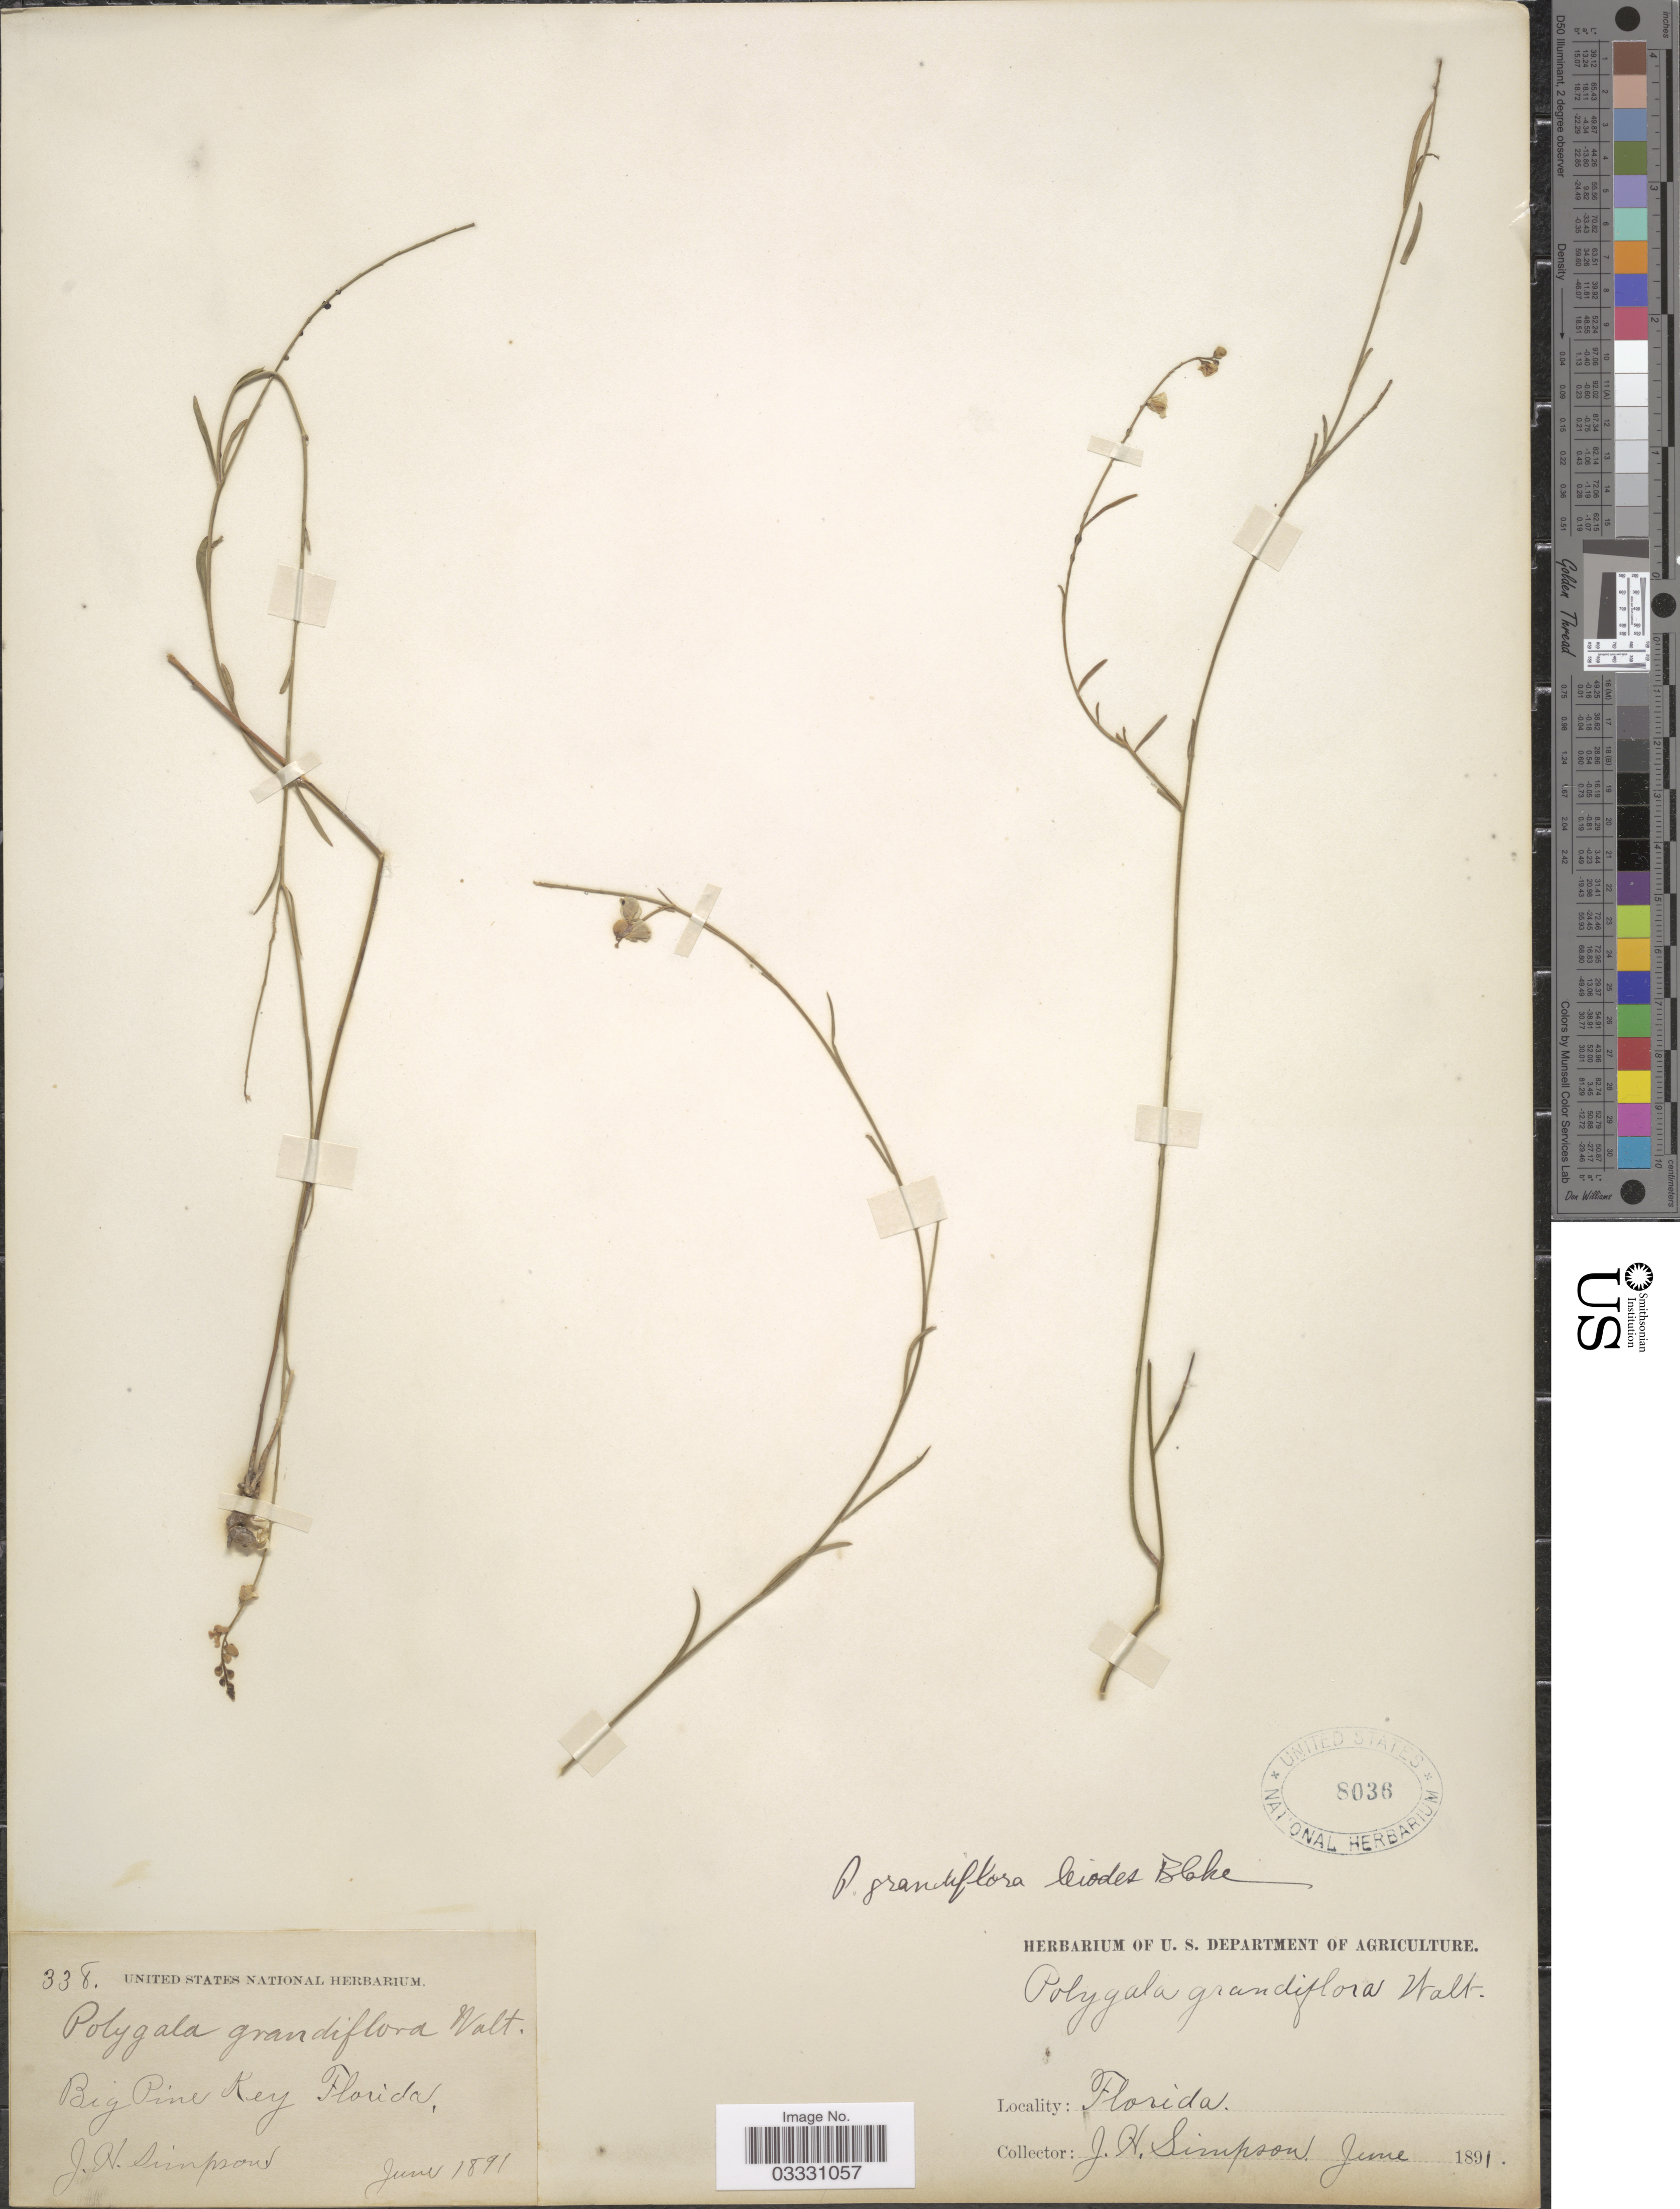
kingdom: Plantae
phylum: Tracheophyta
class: Magnoliopsida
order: Fabales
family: Polygalaceae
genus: Polygala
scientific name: Polygala grandiflora var. leiodes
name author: S.F. Blake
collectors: J. H. Simpson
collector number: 338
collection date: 1891-06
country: United States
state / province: Florida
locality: Big Pine Key.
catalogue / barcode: US 8036